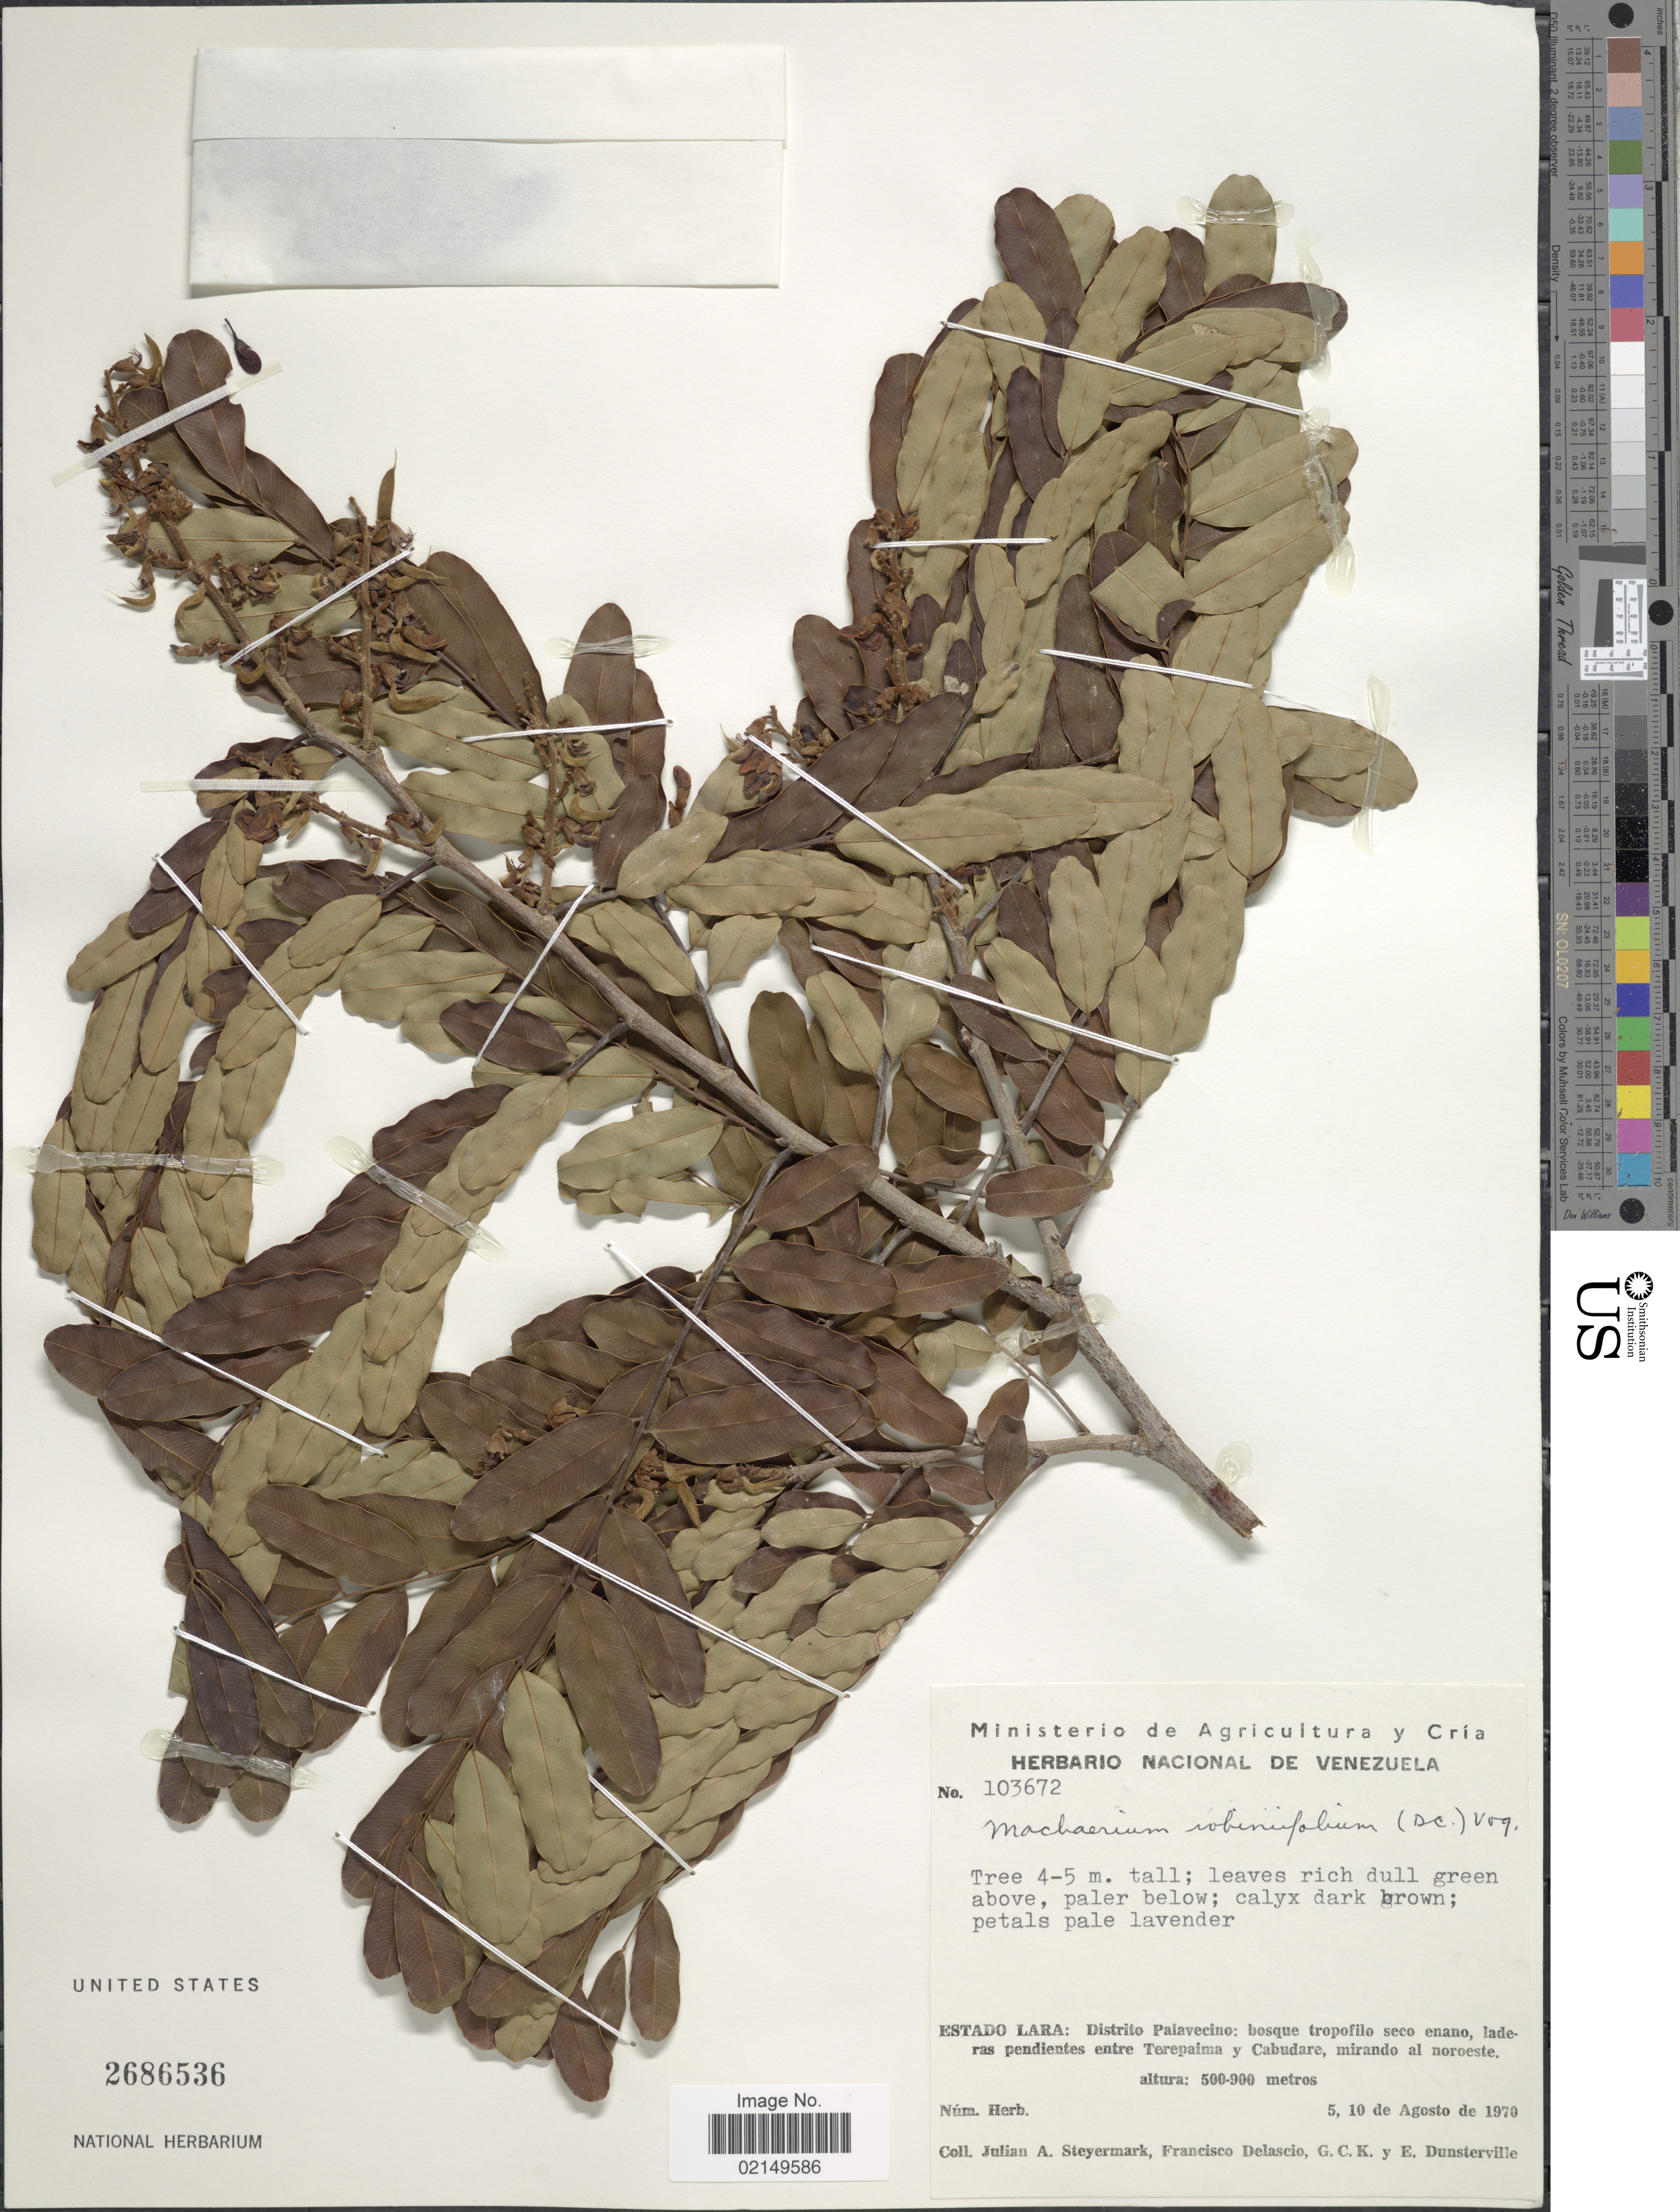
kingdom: Plantae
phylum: Tracheophyta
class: Magnoliopsida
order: Fabales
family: Fabaceae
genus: Machaerium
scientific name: Machaerium robinifolium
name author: (DC.) Vogel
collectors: J. Steyermark, F. Delascio, G. C. K. Dunsterville & E. Dunsterville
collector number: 103672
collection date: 1970-08-05/1970-08-10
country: Venezuela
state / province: Lara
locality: Estado Lara: Distrito Palavecino: bosque tropofilo seco enano, laderas pendientes entre Terepaima y Cabudare, mirando al noroeste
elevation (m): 500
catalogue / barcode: US 2686536